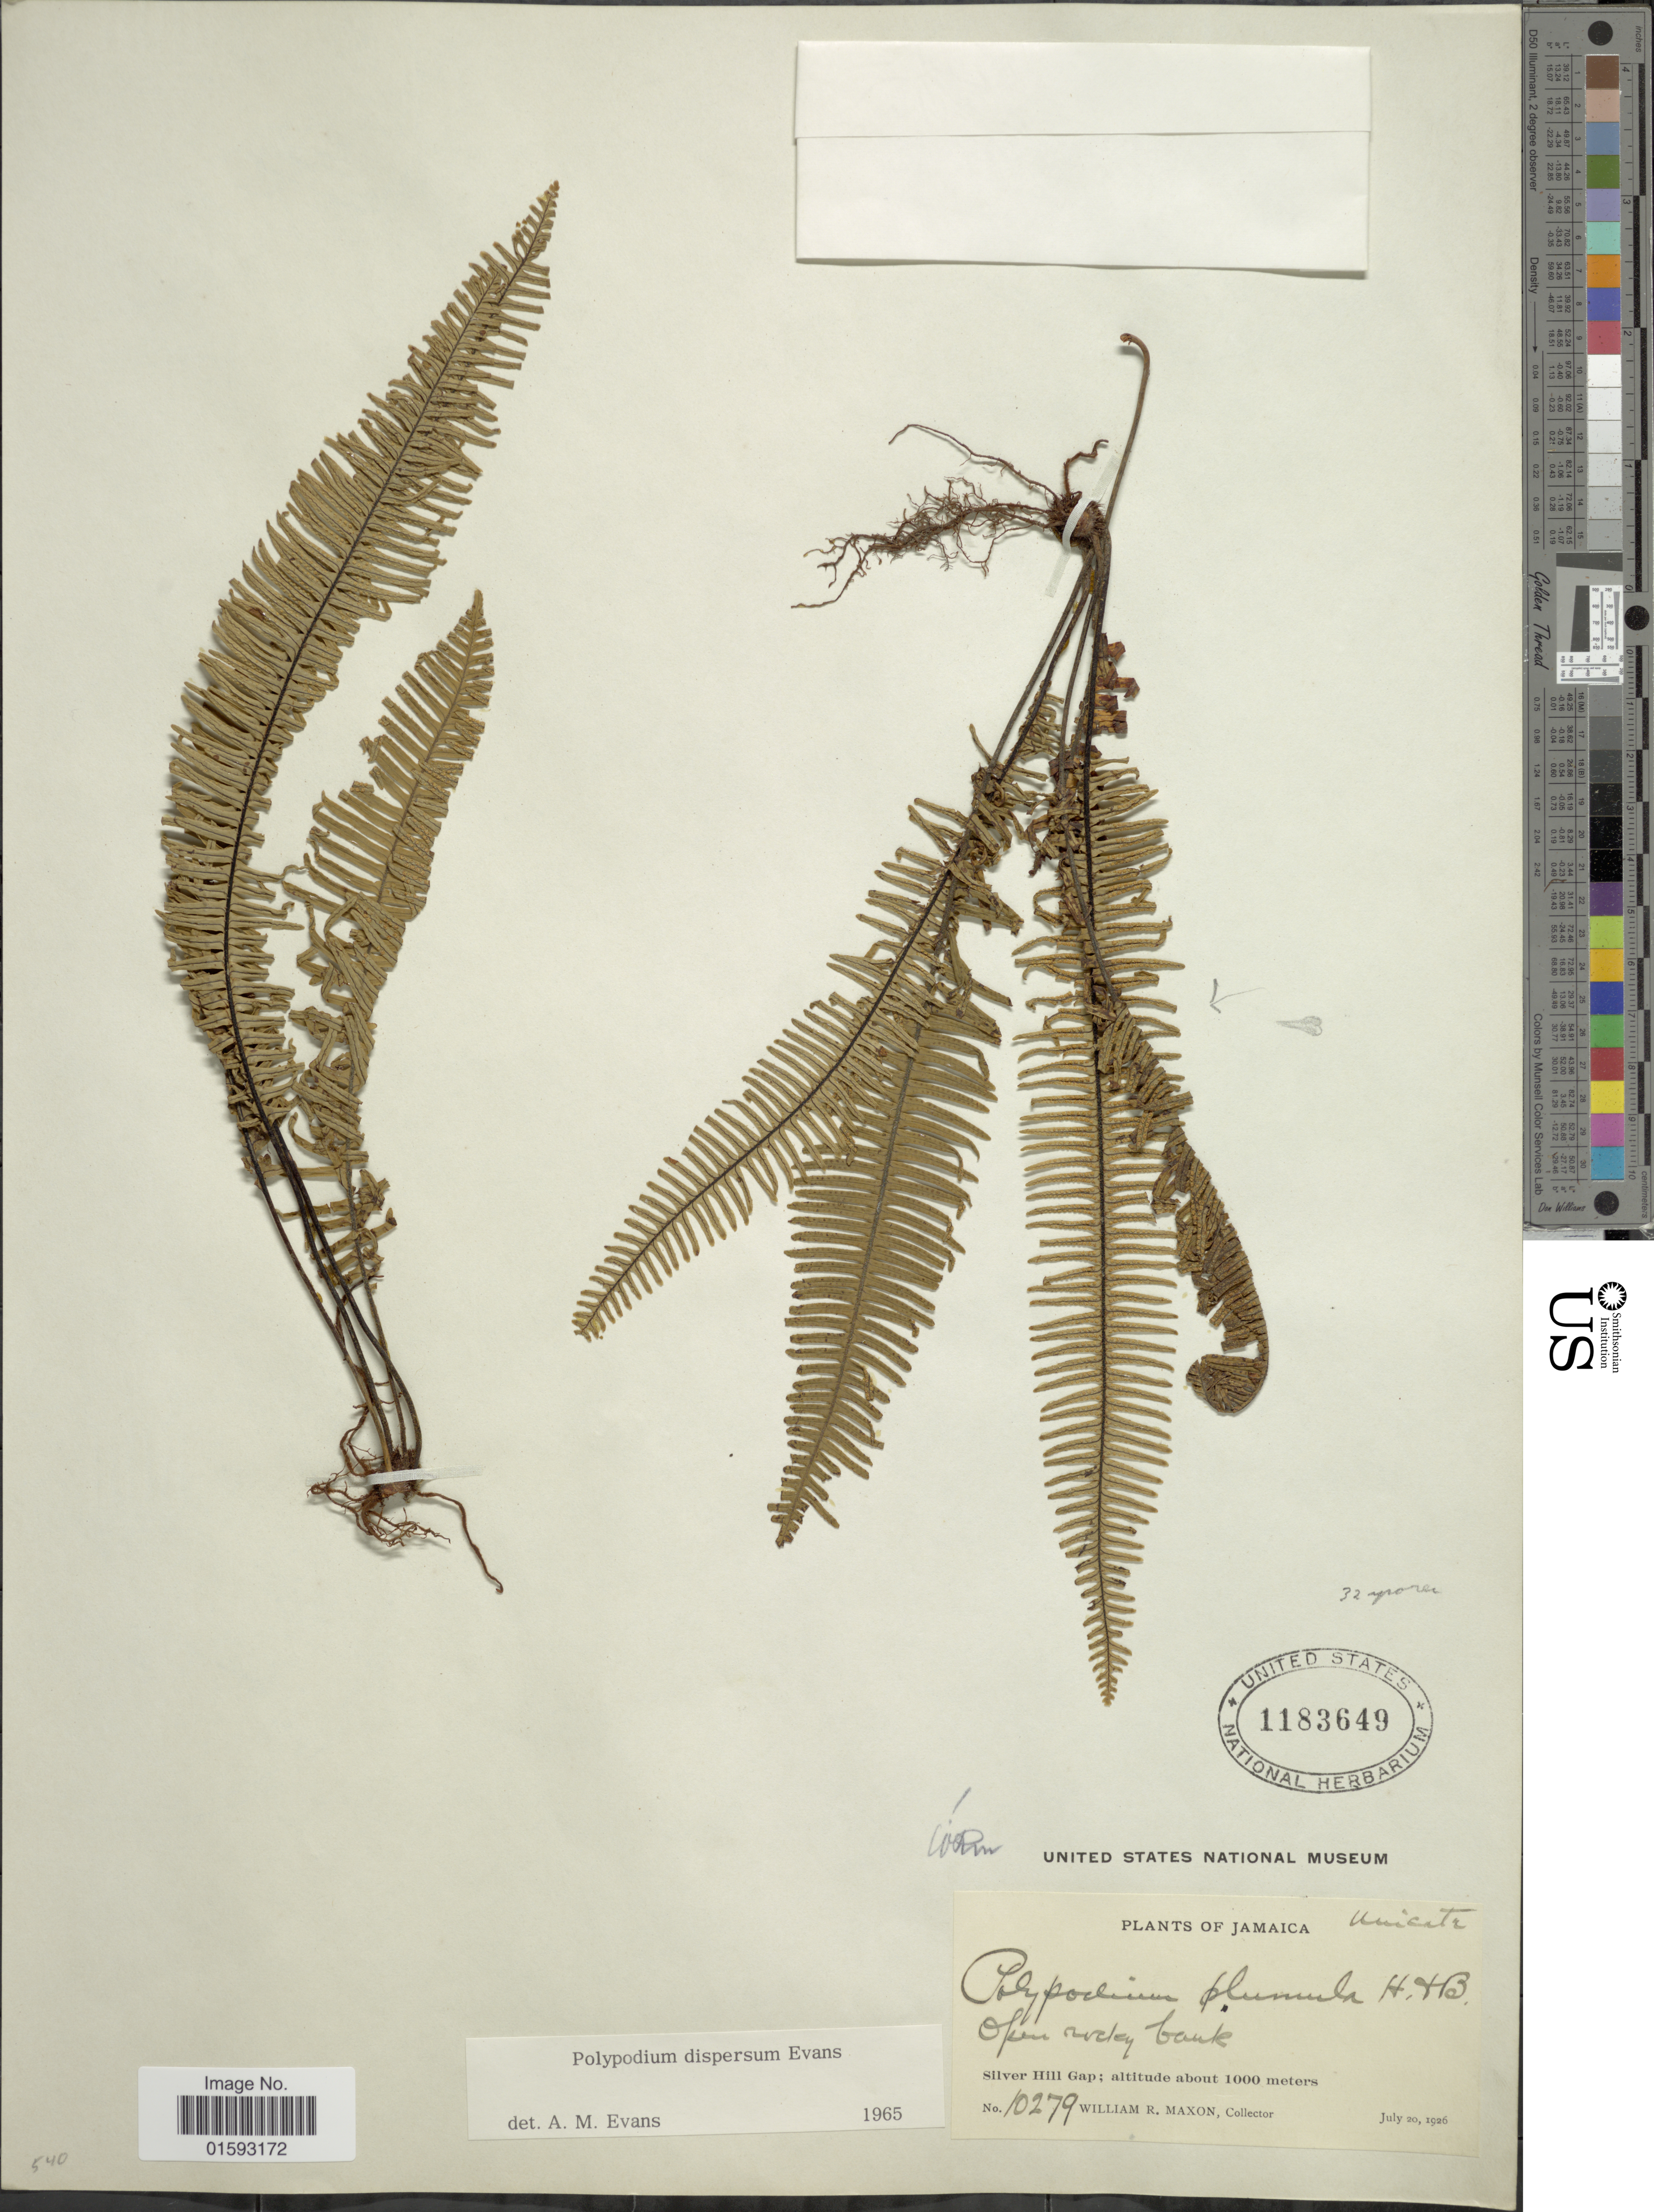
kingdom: Plantae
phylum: Tracheophyta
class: Polypodiopsida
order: Polypodiales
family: Polypodiaceae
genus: Pecluma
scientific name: Pecluma dispersa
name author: (A.M. Evans) M.G. Price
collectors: W. R. Maxon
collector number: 10279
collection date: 1926-07-20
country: Jamaica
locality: Silver Hill Gap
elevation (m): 1000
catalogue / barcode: US 1183649